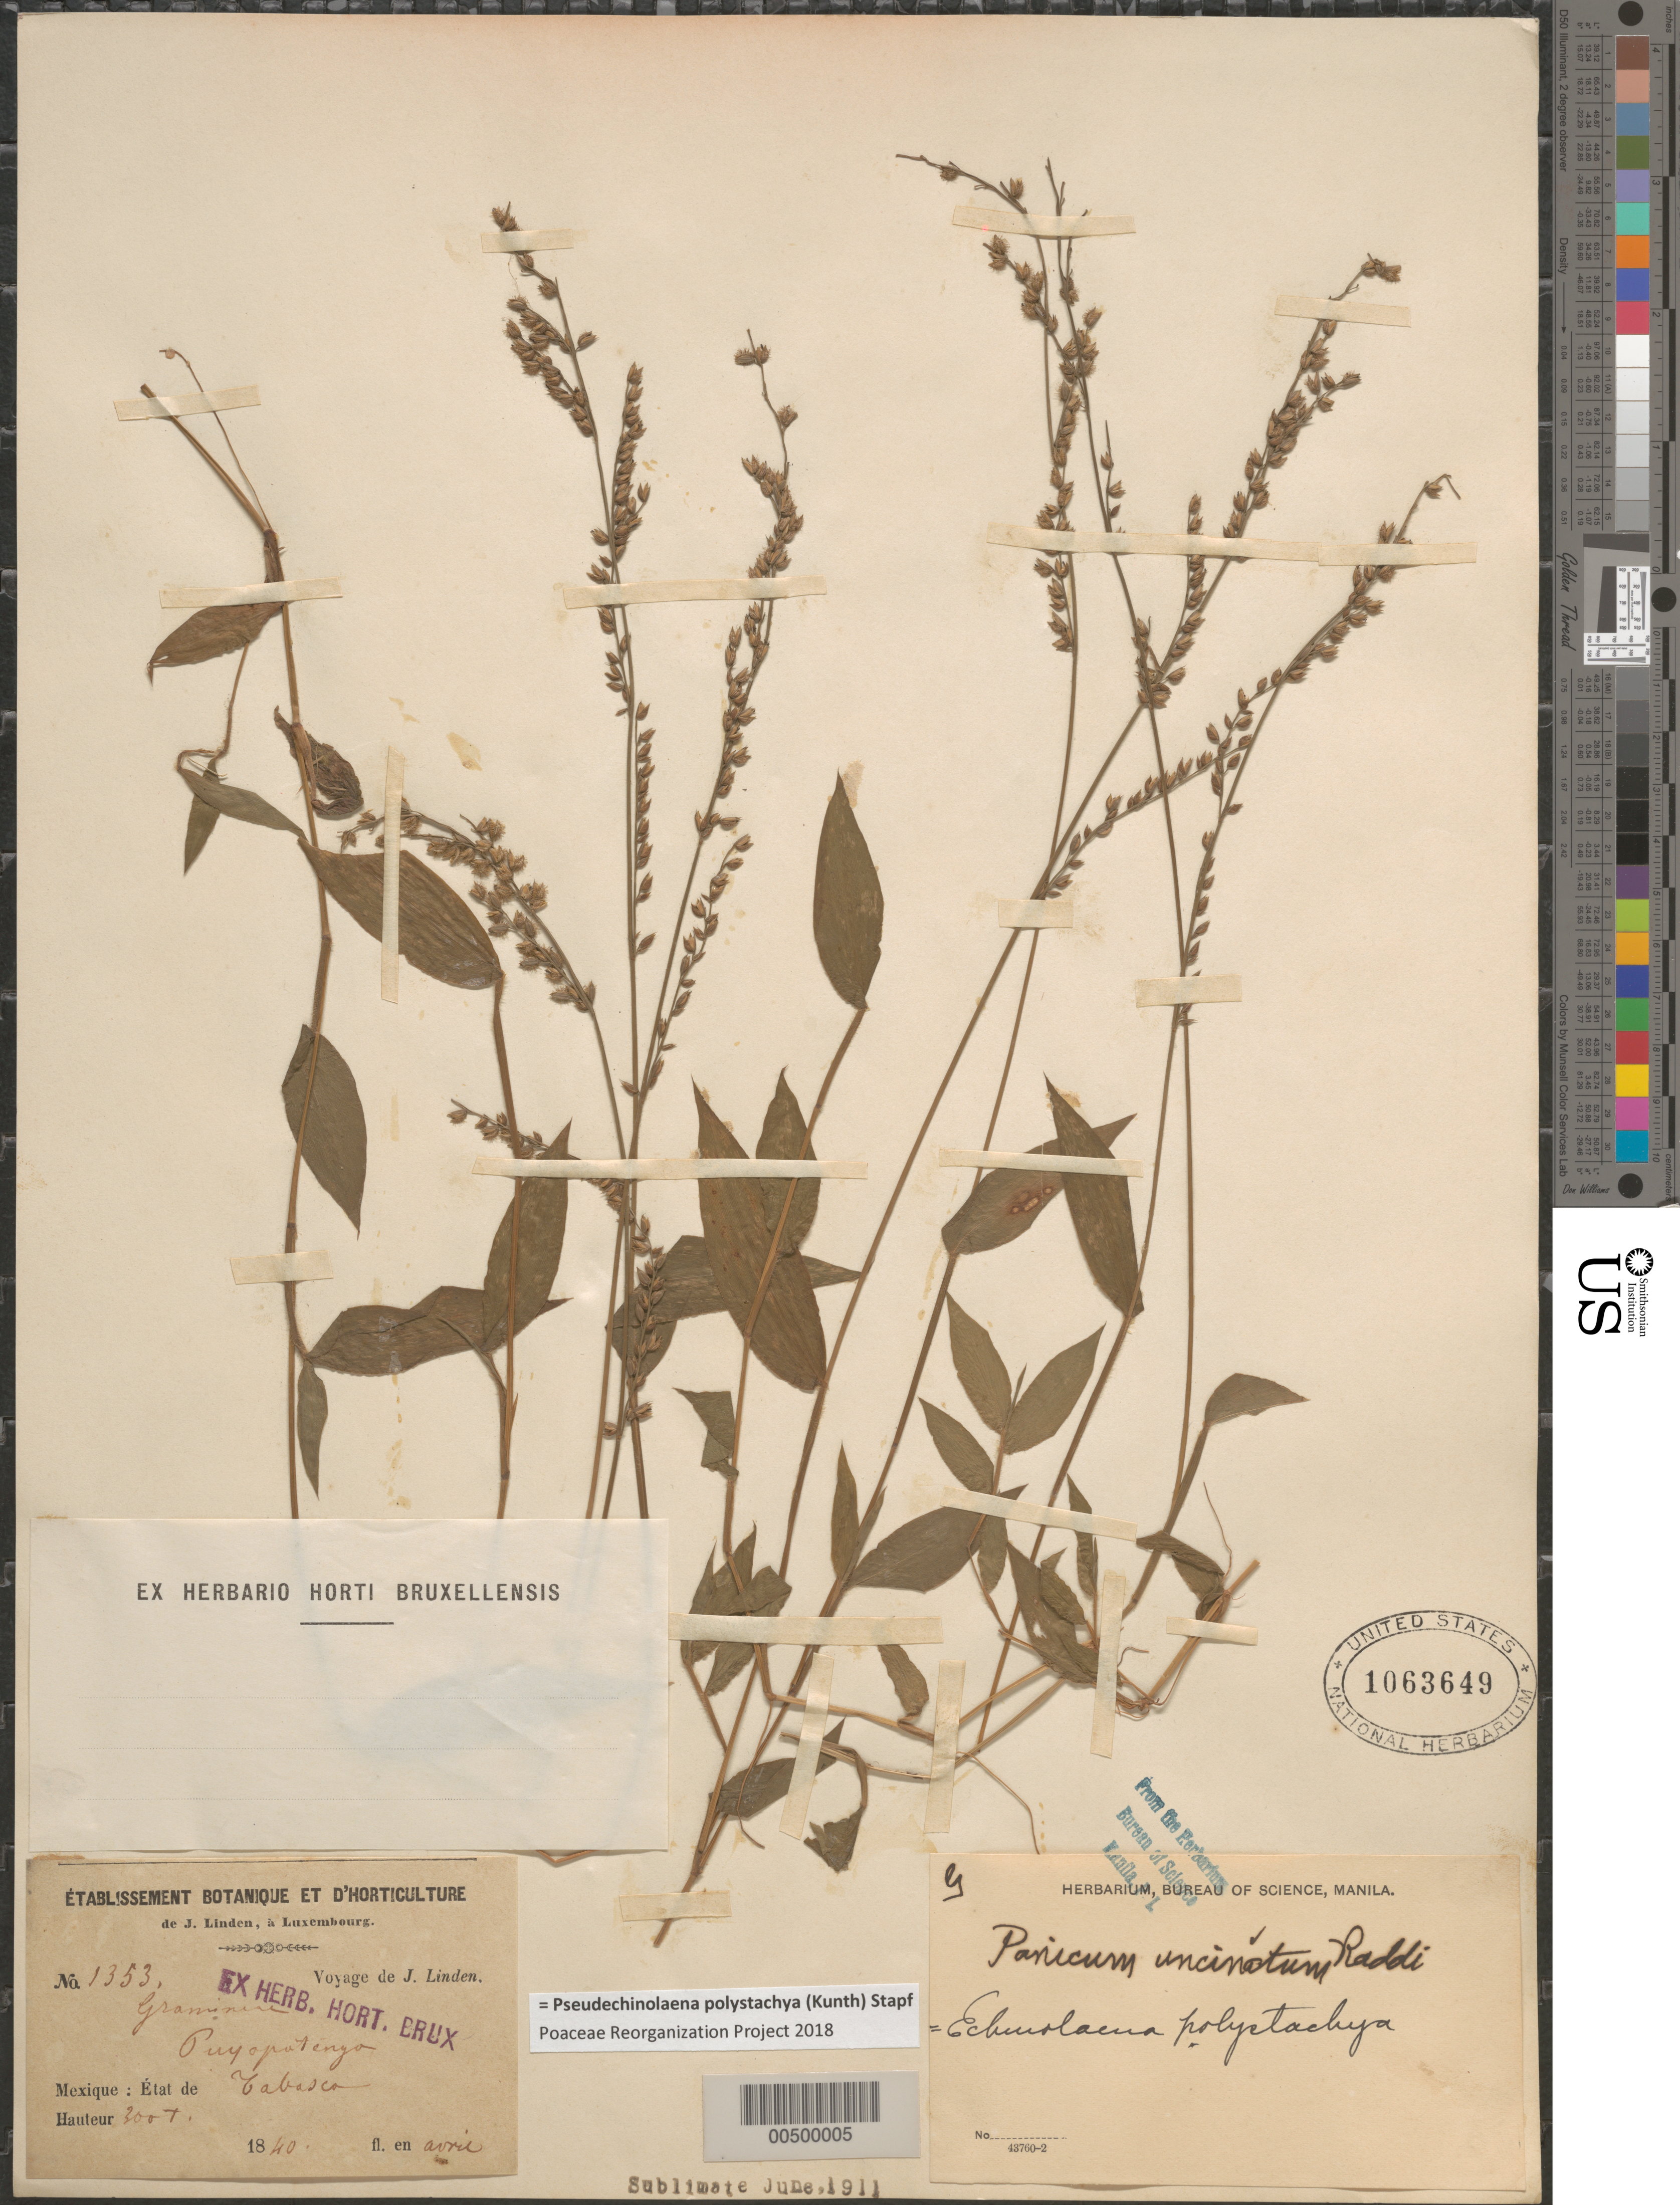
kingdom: Plantae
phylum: Tracheophyta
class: Liliopsida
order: Poales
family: Poaceae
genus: Pseudechinolaena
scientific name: Pseudechinolaena polystachya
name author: (Kunth) Stapf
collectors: J. Linden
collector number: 1353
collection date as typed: Apr 1840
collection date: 1840-04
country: Mexico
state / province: Tabasco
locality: Puyopatengo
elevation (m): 91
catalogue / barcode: US 1063649